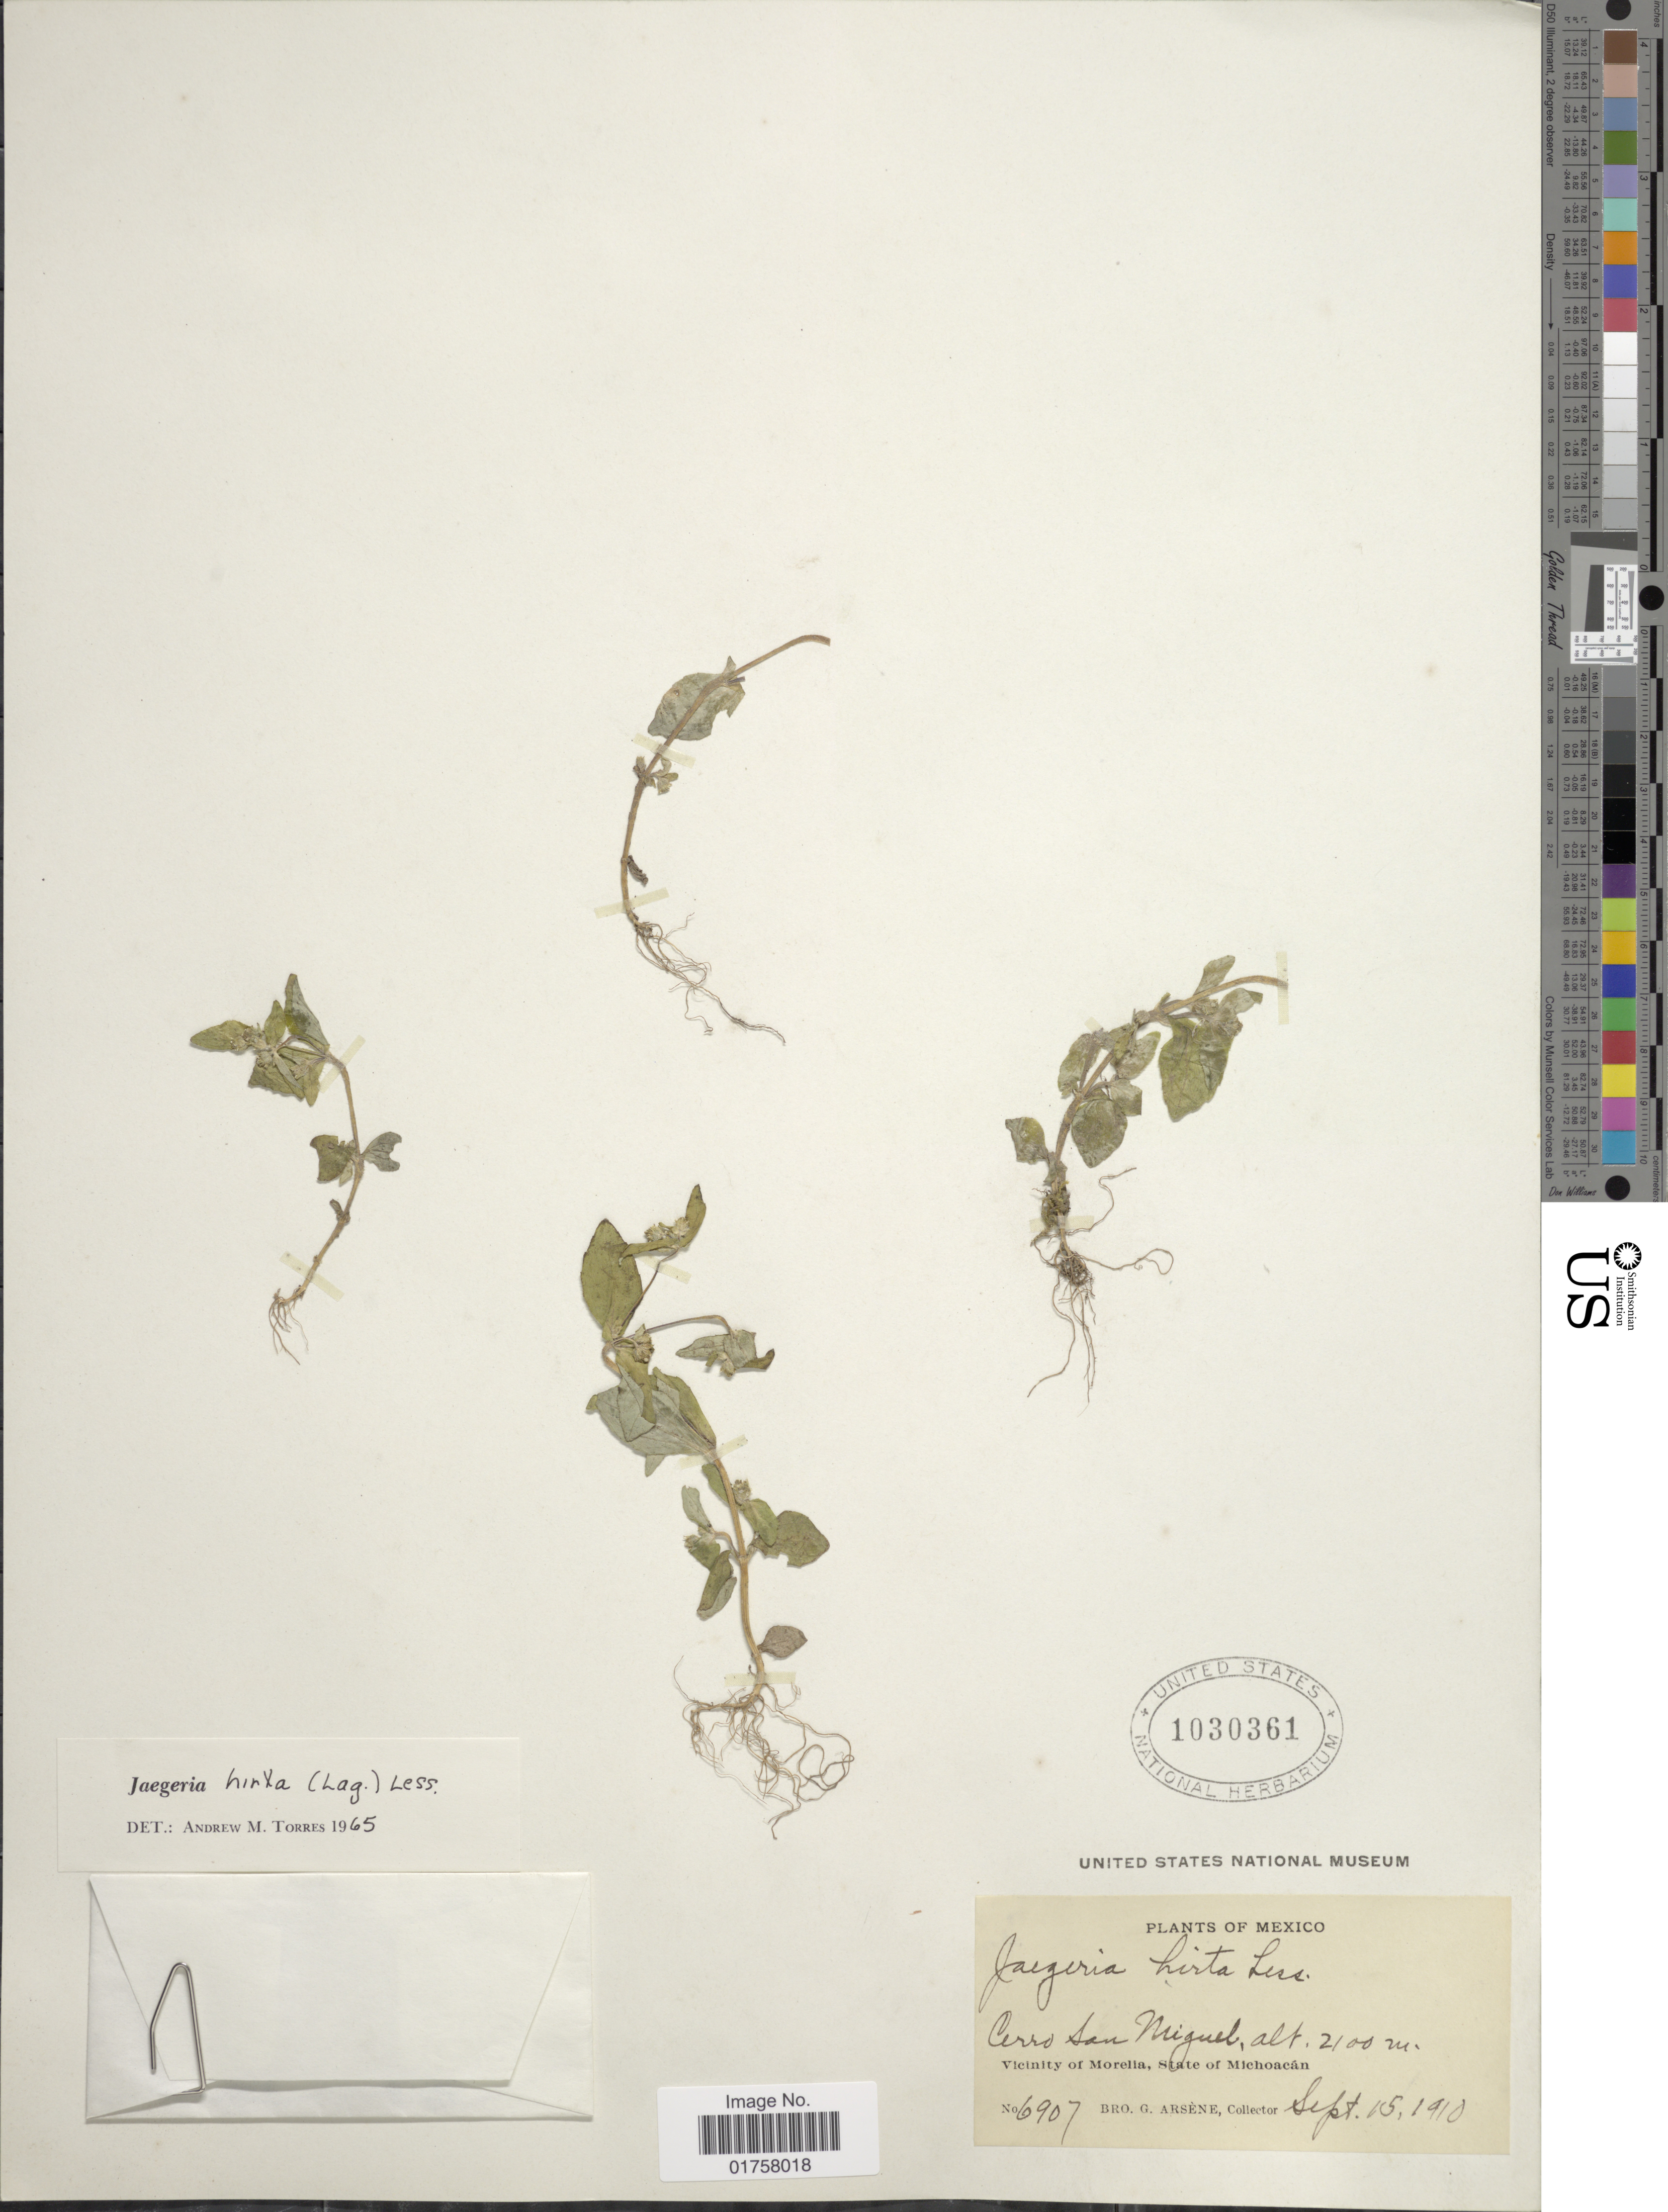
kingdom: Plantae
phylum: Tracheophyta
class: Magnoliopsida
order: Asterales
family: Asteraceae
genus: Jaegeria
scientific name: Jaegeria hirta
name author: (Lag.) Less.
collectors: Bro. G. Arsène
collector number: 6907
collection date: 1910-09-15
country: Mexico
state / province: Michoacán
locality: Cerro San Miguel, Vicinity of Morelia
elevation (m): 2100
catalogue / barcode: US 1030361